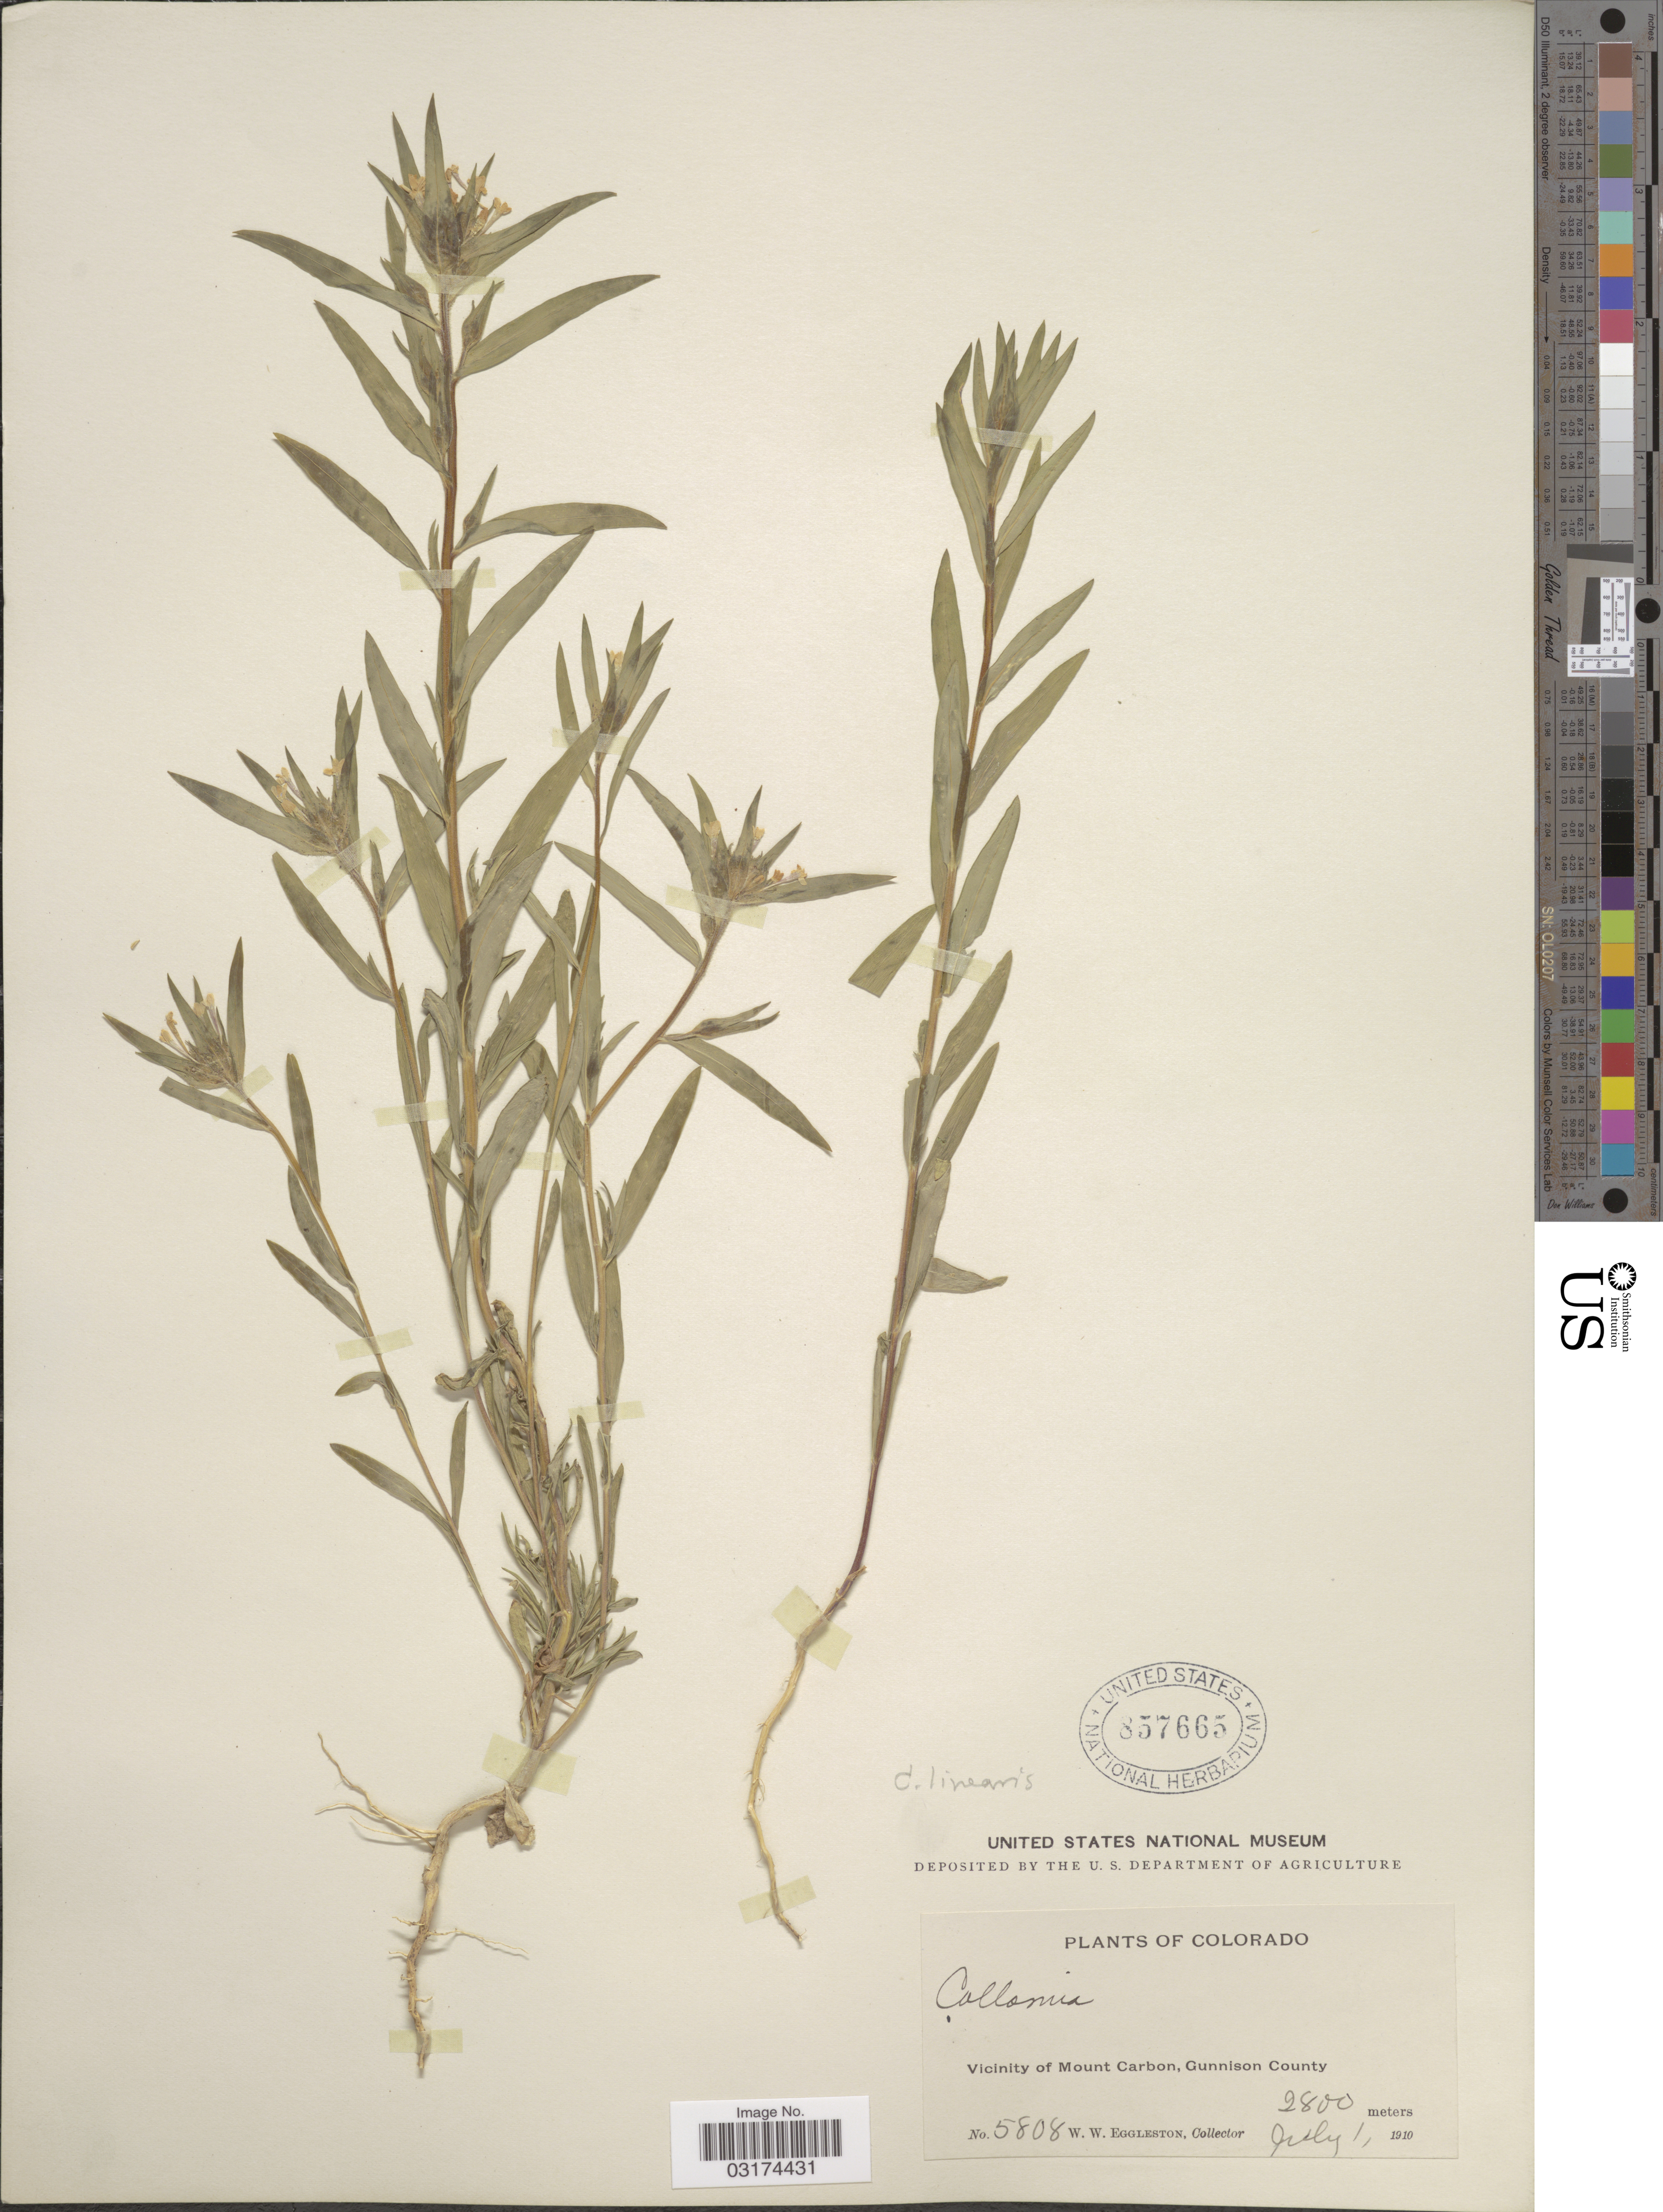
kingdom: Plantae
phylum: Tracheophyta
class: Magnoliopsida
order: Ericales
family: Polemoniaceae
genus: Collomia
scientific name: Collomia linearis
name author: Nutt.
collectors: W. W. Eggleston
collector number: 5808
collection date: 1910-07-01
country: United States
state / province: Colorado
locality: Vicinity of Mount Carbon, Gunnison County.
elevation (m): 2800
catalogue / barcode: US 857665